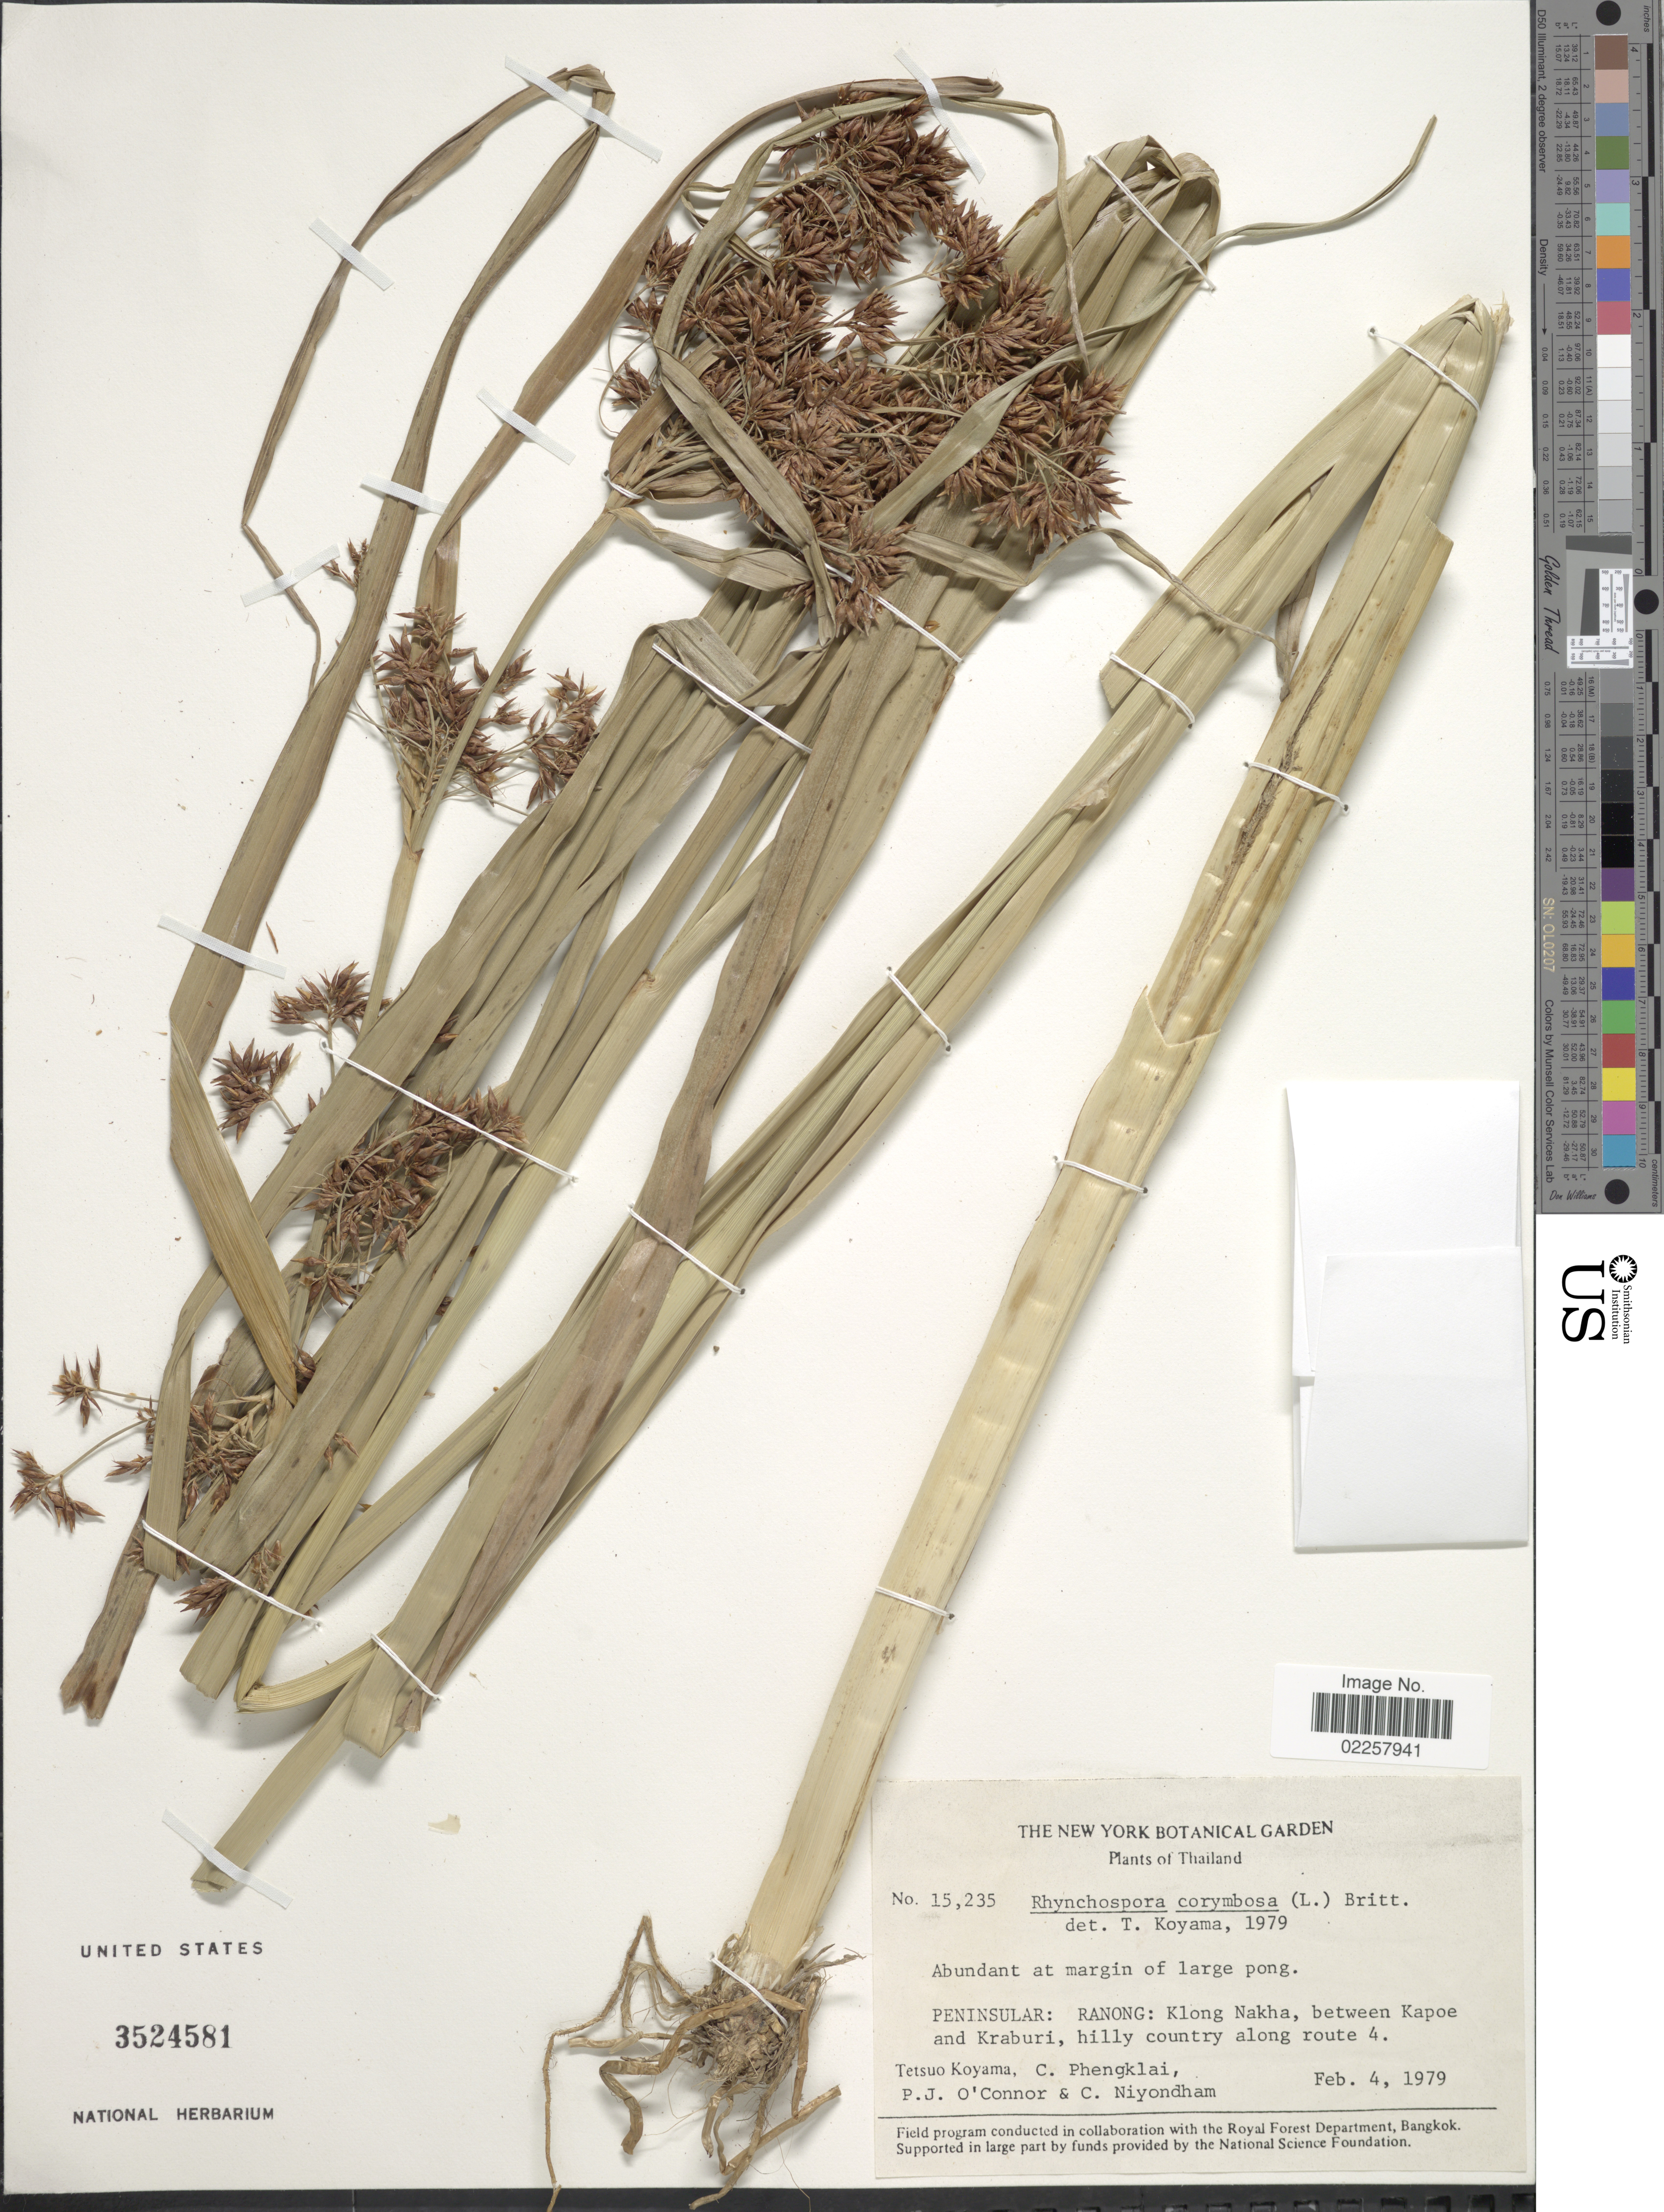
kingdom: Plantae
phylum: Tracheophyta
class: Liliopsida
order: Poales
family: Cyperaceae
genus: Rhynchospora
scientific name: Rhynchospora corymbosa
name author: (L.) Britton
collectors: T. Koyama, C. Phengklai, P. O'Connor & C. Niyondham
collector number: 15235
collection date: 1979-02-04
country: Thailand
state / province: Ranong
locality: Peninsular: Ranong: Klong Nakha, between Kapoe and Kraburi, hilly country along route 4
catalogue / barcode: US 3524581